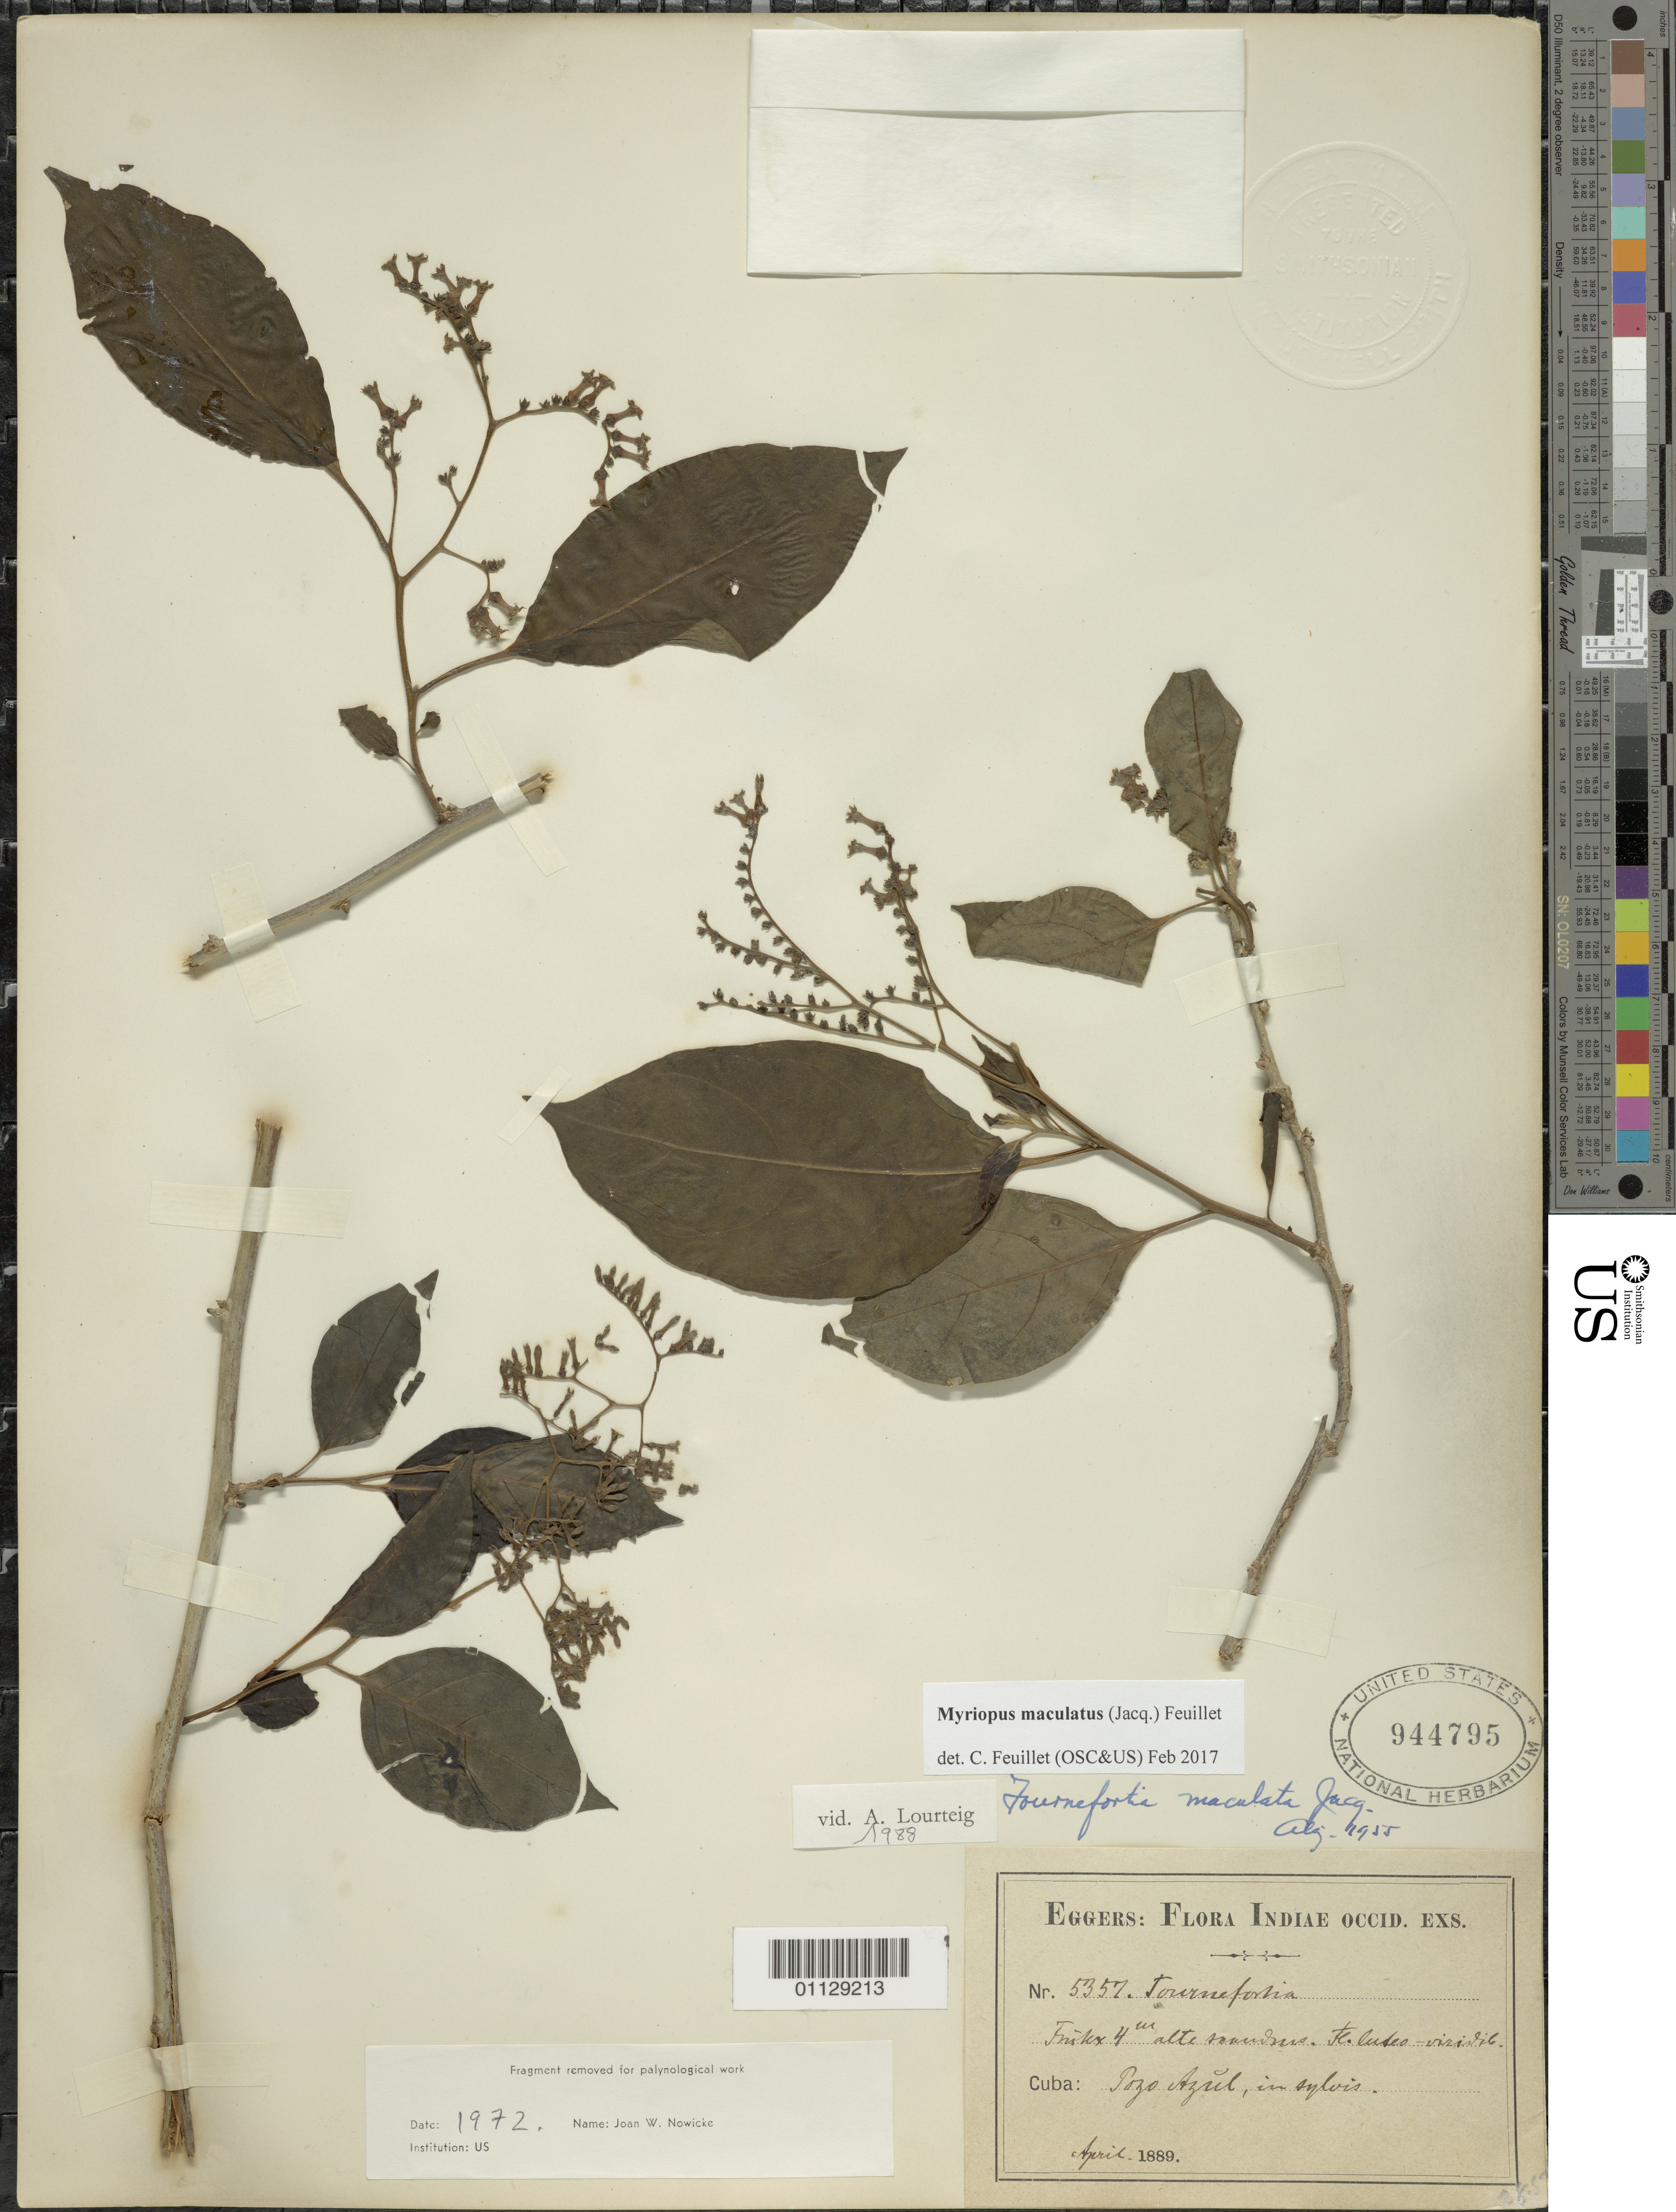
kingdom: Plantae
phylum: Tracheophyta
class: Magnoliopsida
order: Boraginales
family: Heliotropiaceae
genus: Myriopus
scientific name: Myriopus maculatus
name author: (Jacq.) Feuillet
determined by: Feuillet, C.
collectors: H. F. A. von Eggers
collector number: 5357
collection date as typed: Apr 1889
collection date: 1889-04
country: Cuba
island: Cuba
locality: Tozo Azril [?]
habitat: In sylvis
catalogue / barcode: US 944795